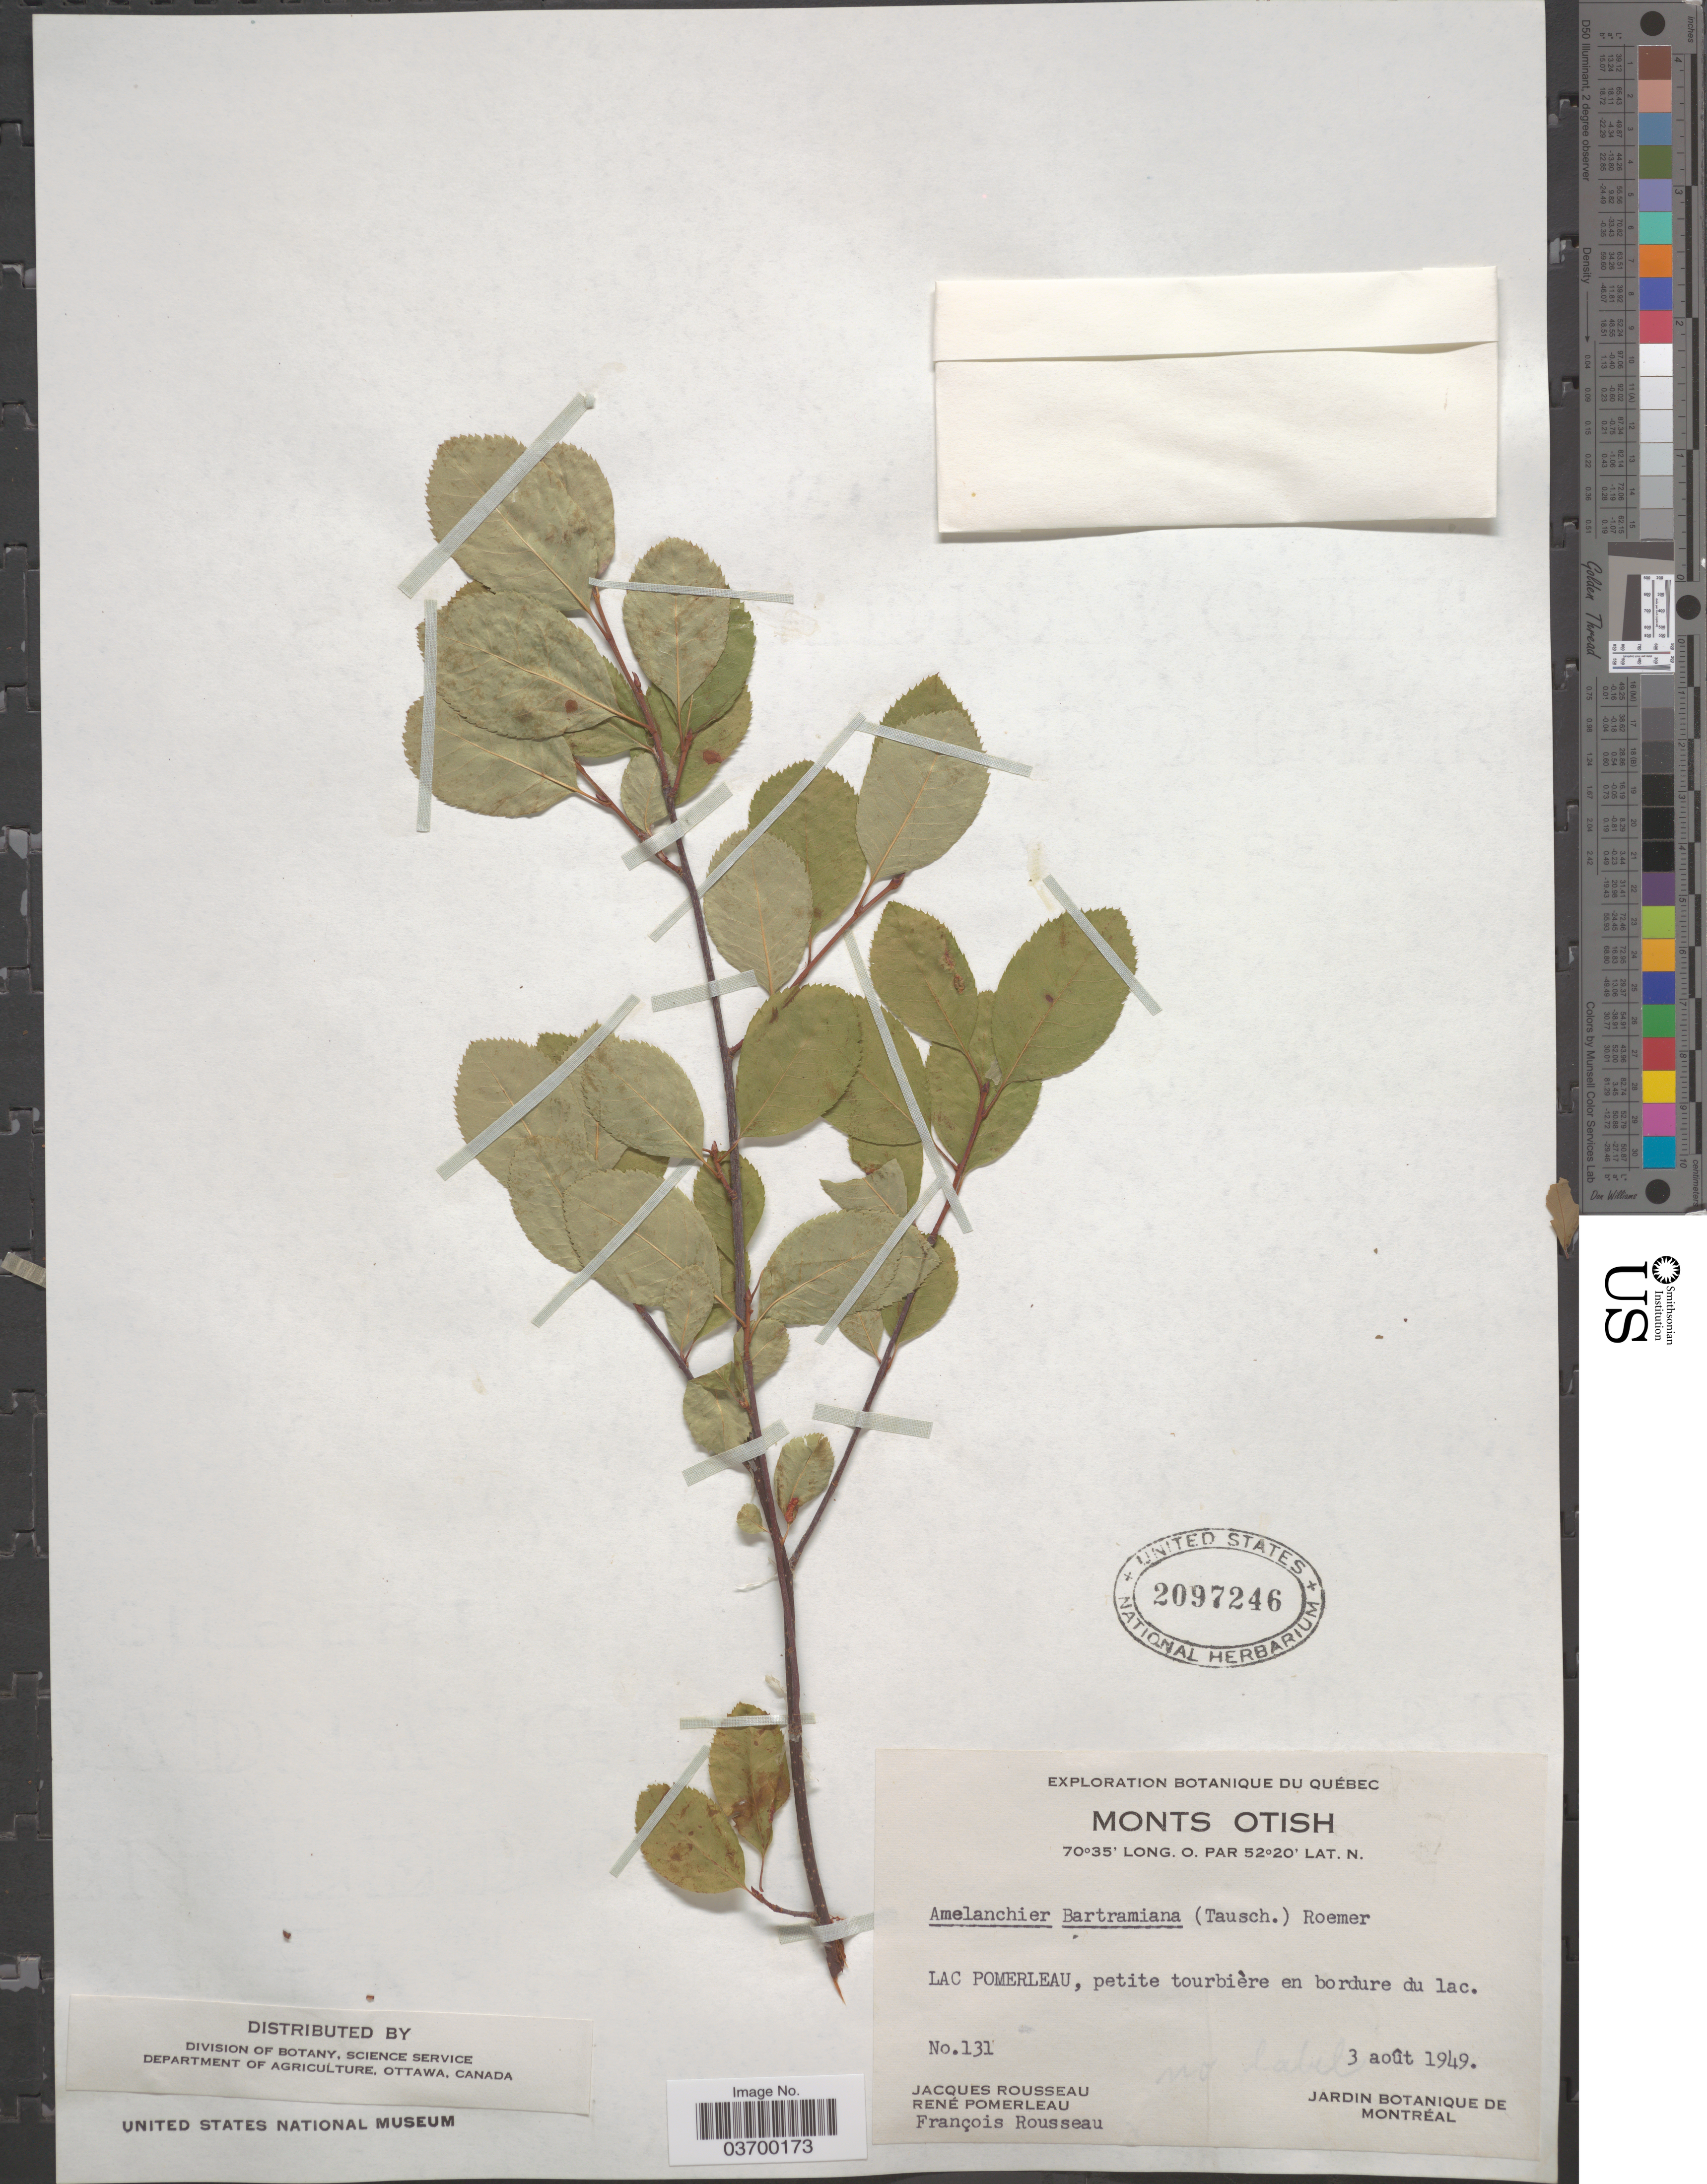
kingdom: Plantae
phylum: Tracheophyta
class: Magnoliopsida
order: Rosales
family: Rosaceae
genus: Amelanchier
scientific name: Amelanchier bartramiana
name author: (Tausch) M. Roem.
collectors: J. Rousseau, R. Pomerleau & F. Rousseau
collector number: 131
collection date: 1949-08-03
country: Canada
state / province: Quebec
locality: Monts Otish. Lac Pomerleau, petite tourbière en bordure du lac.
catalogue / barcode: US 2097246